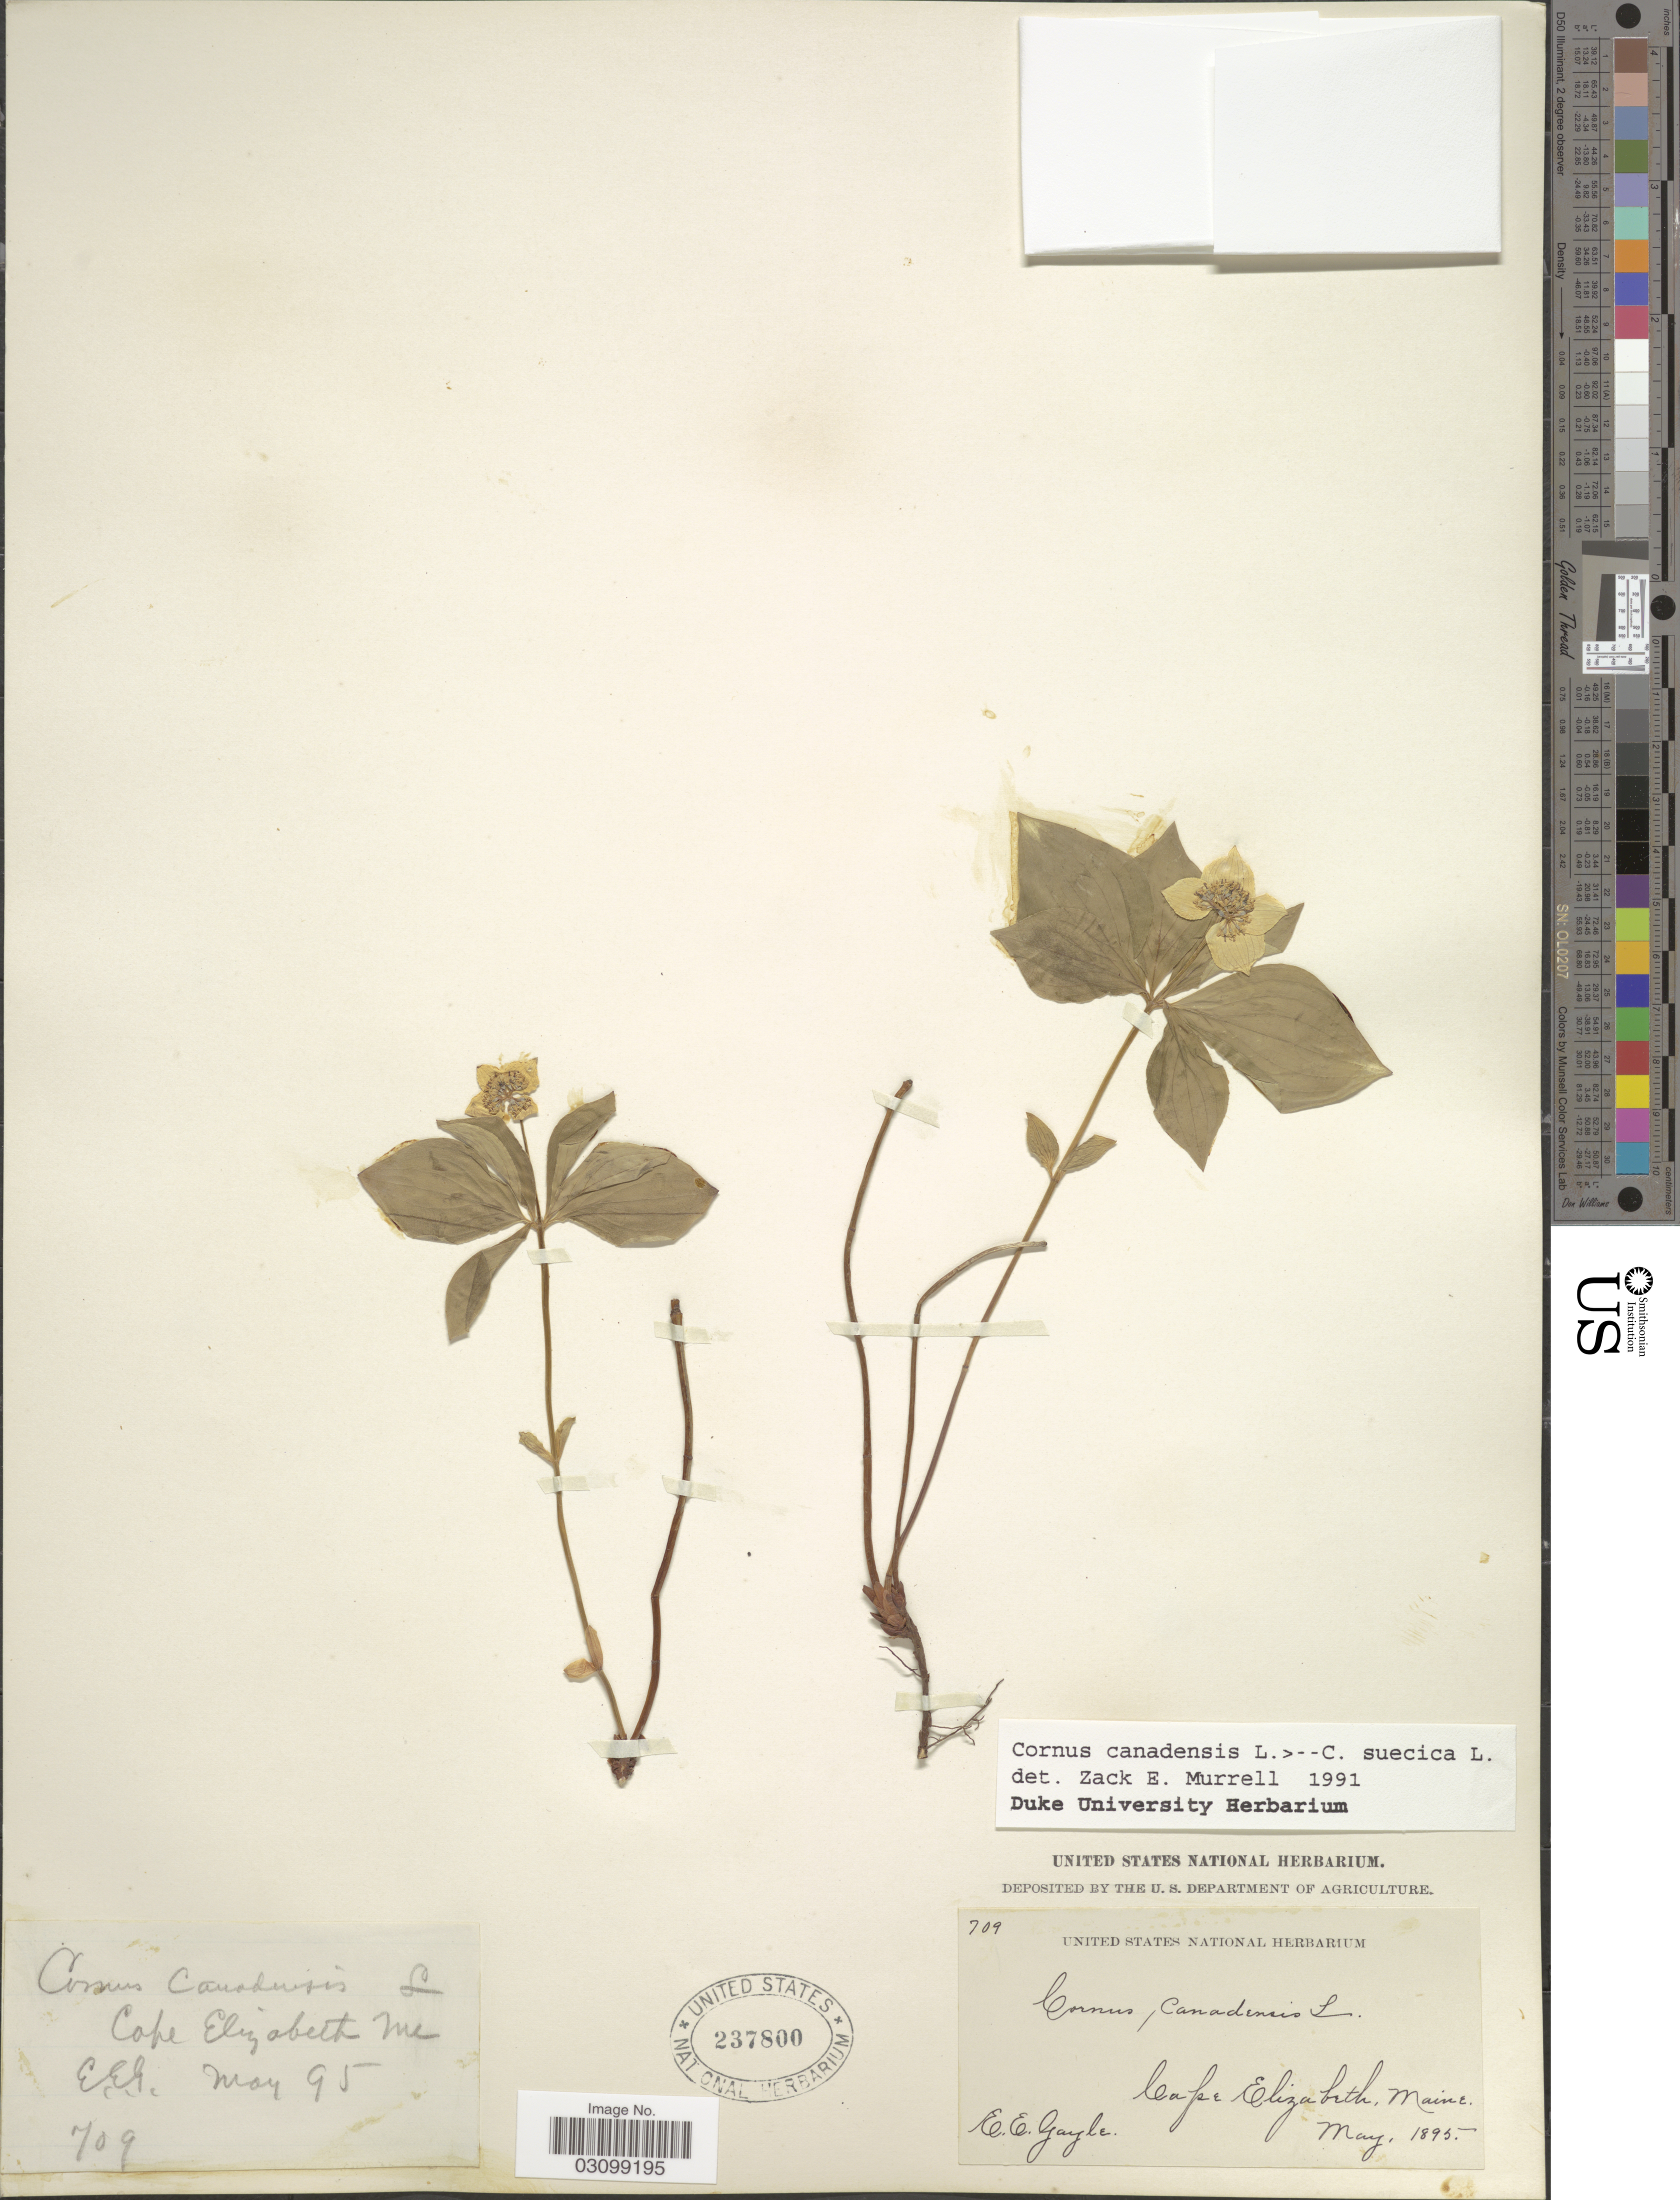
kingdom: Plantae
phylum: Tracheophyta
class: Magnoliopsida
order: Cornales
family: Cornaceae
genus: Cornus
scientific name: Cornus sp.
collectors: E. Gayle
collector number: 709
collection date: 1895-05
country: United States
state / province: Maine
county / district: Cumberland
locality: Cape Elizabeth.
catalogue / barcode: US 237800